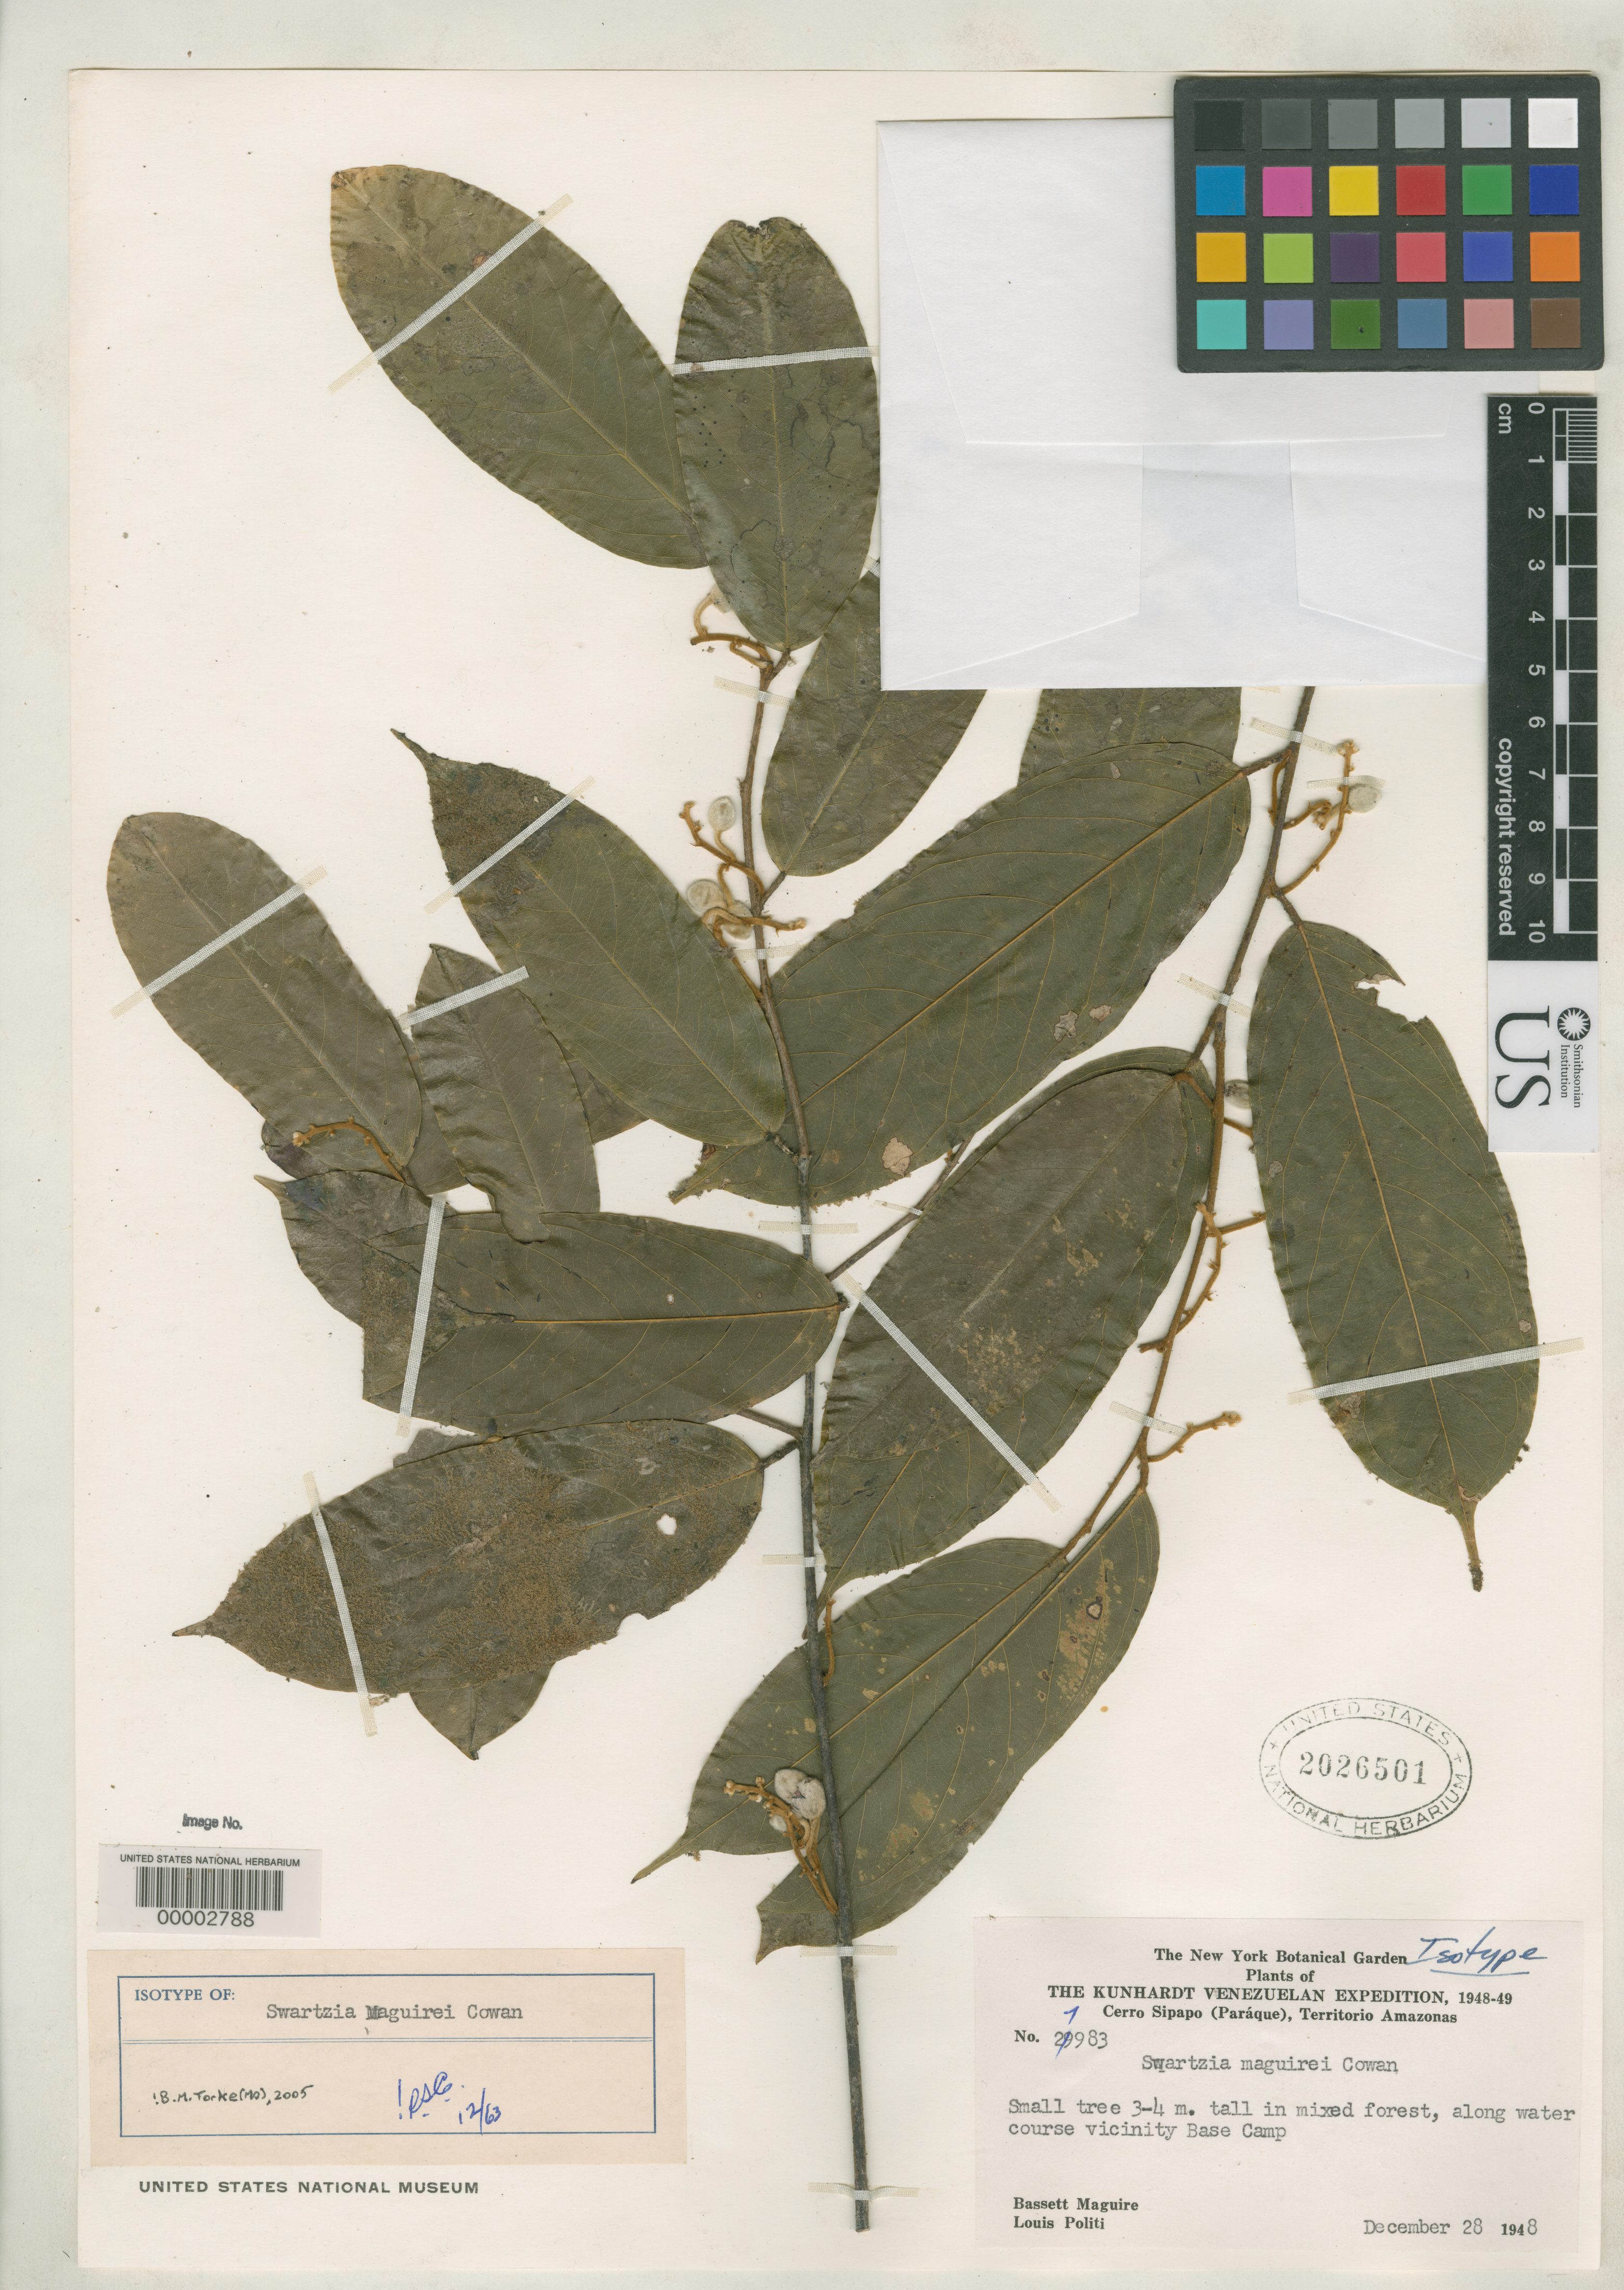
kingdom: Plantae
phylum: Tracheophyta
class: Magnoliopsida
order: Fabales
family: Fabaceae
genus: Swartzia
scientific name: Swartzia maguirei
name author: R.S. Cowan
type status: Isotype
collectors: B. Maguire & L. Politi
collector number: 27983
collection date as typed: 28 Dec 1948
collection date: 1948-12-28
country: Venezuela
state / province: Amazonas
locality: Cerro Sipapo.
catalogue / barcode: US 2026501